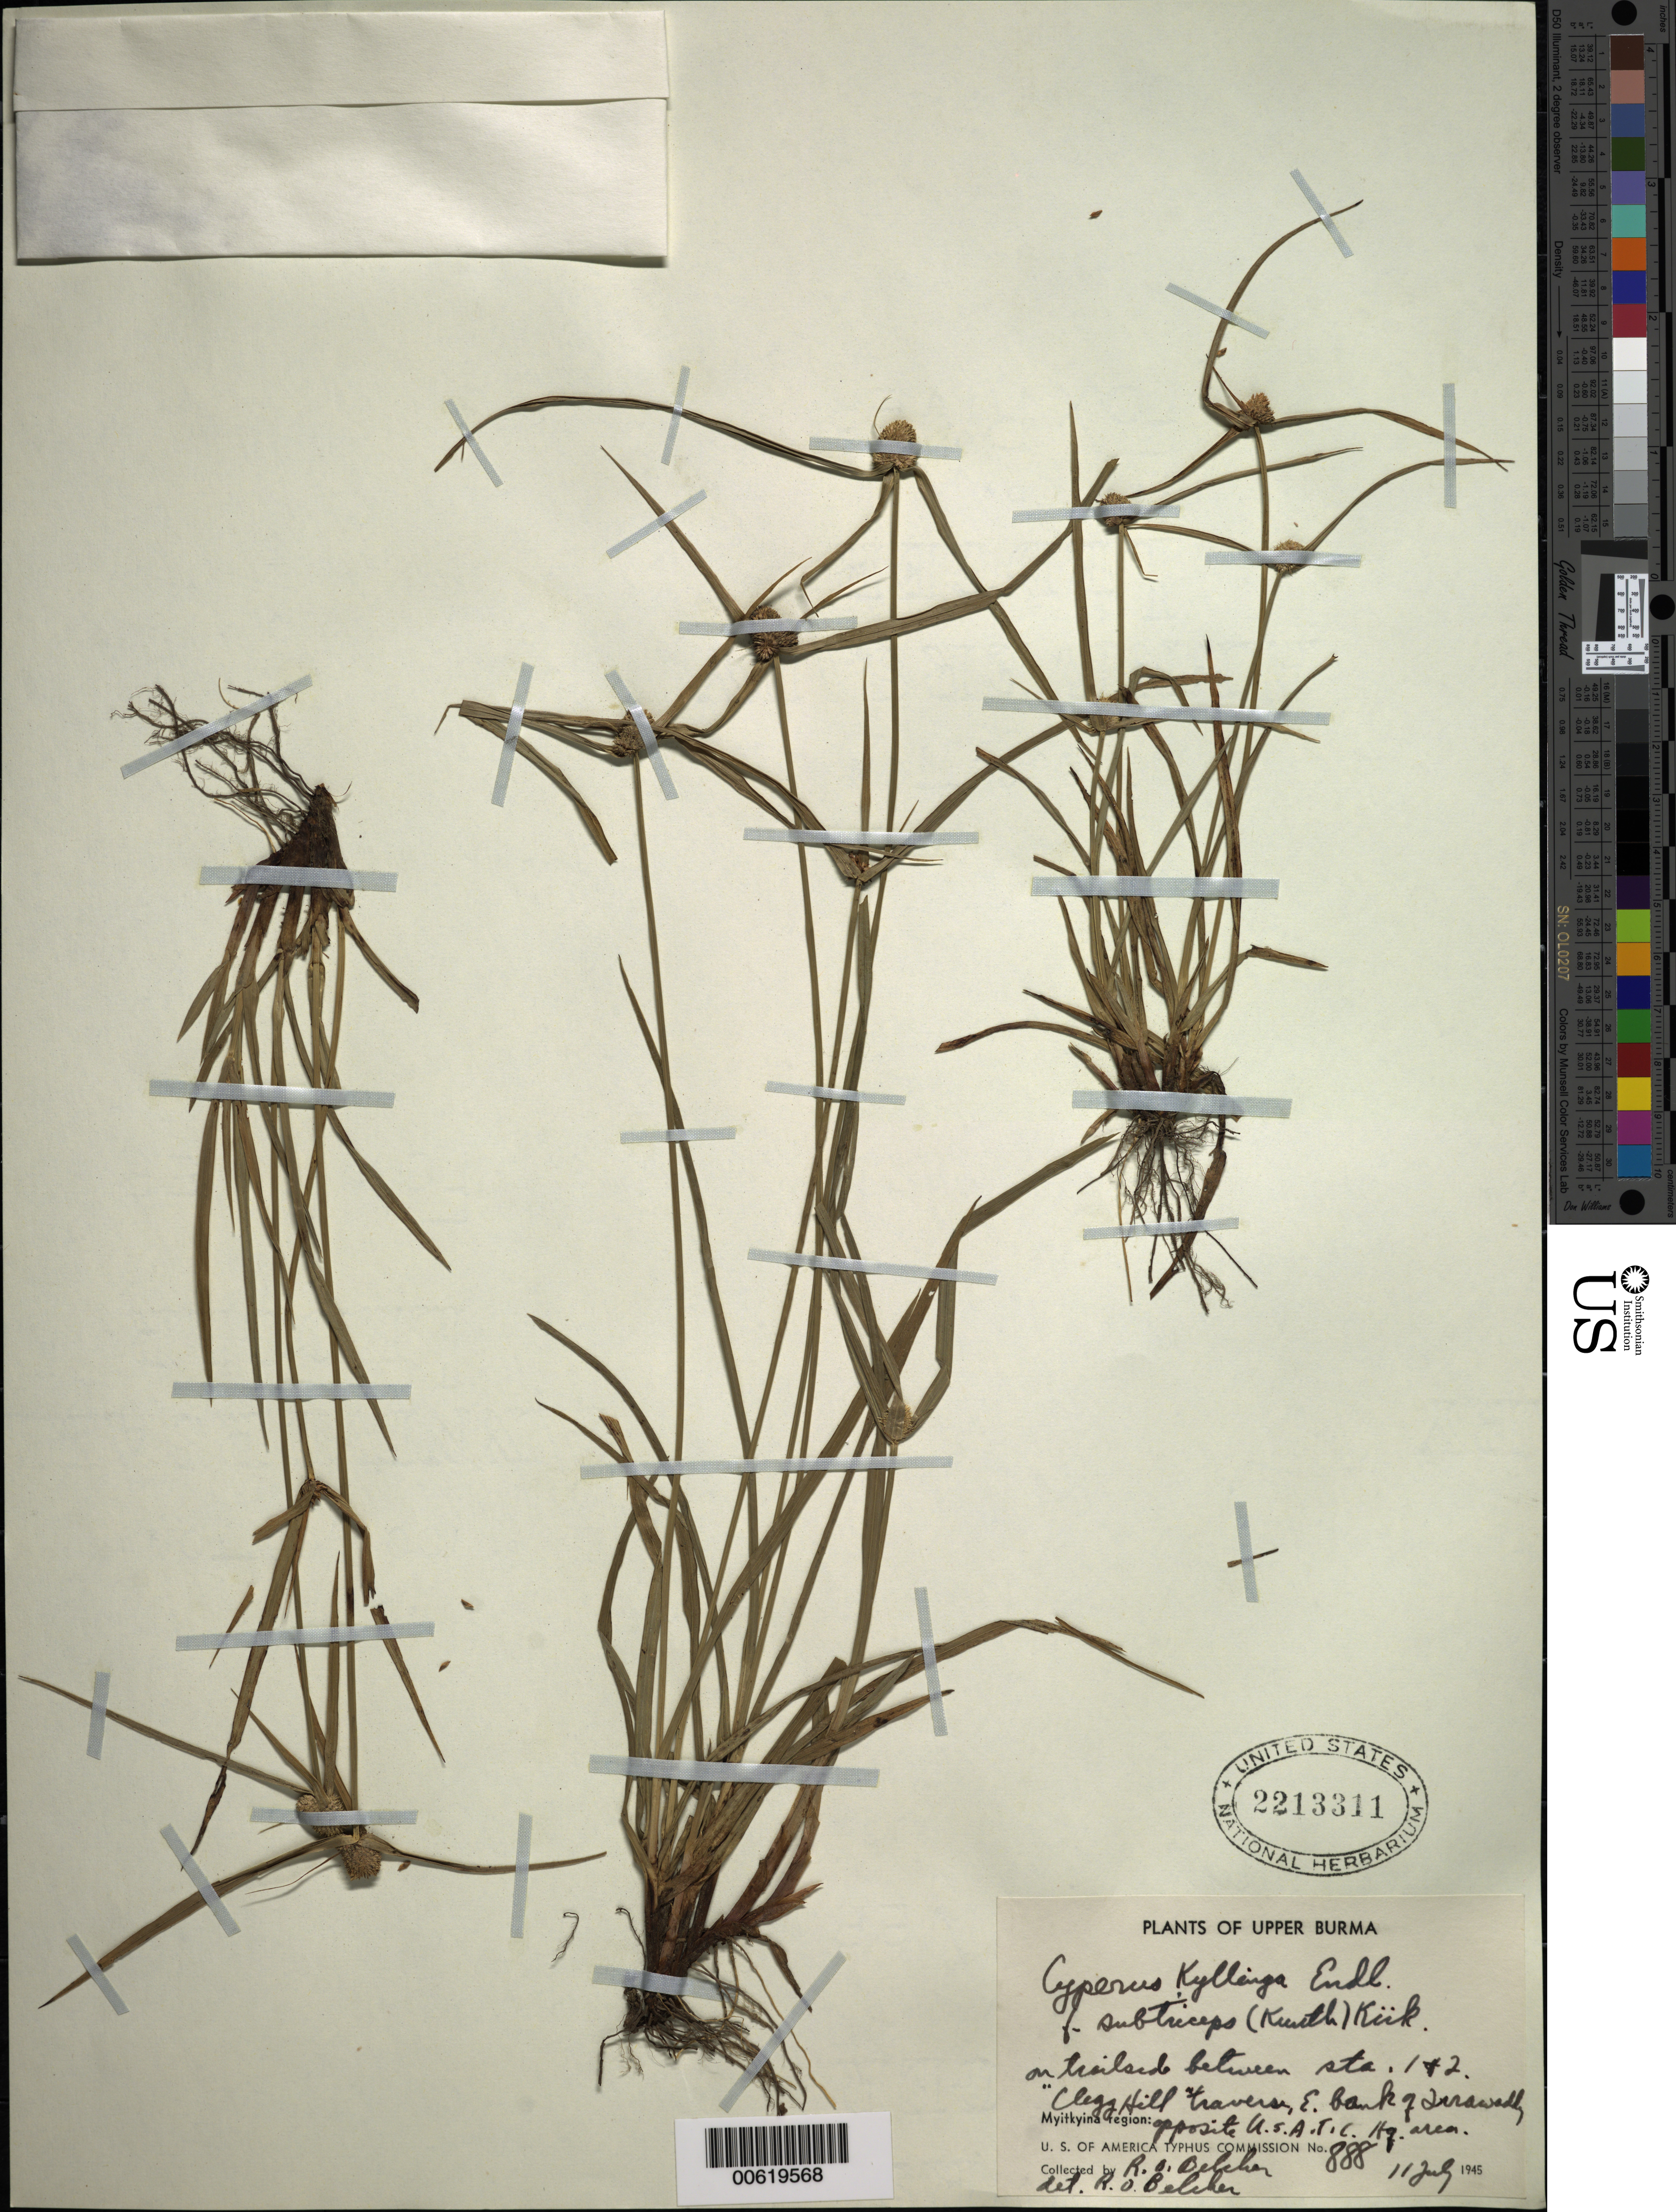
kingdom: Plantae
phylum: Tracheophyta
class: Liliopsida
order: Poales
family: Cyperaceae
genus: Cyperus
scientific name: Cyperus mindorensis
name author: (Steud.) Huygh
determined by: Strong, M. T., (US), Smithsonian Institution - National Museum of Natural History (UNITED STATES)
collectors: R. Belcher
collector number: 888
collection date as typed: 11 Jul 1945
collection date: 1945-07-11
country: Myanmar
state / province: Kachin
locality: On trailside between station 1 and 2, Clegg hill traverse, east bank of Ayeyawaddy opposite U.S.A.TIC. Kg. Area.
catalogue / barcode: US 2213311